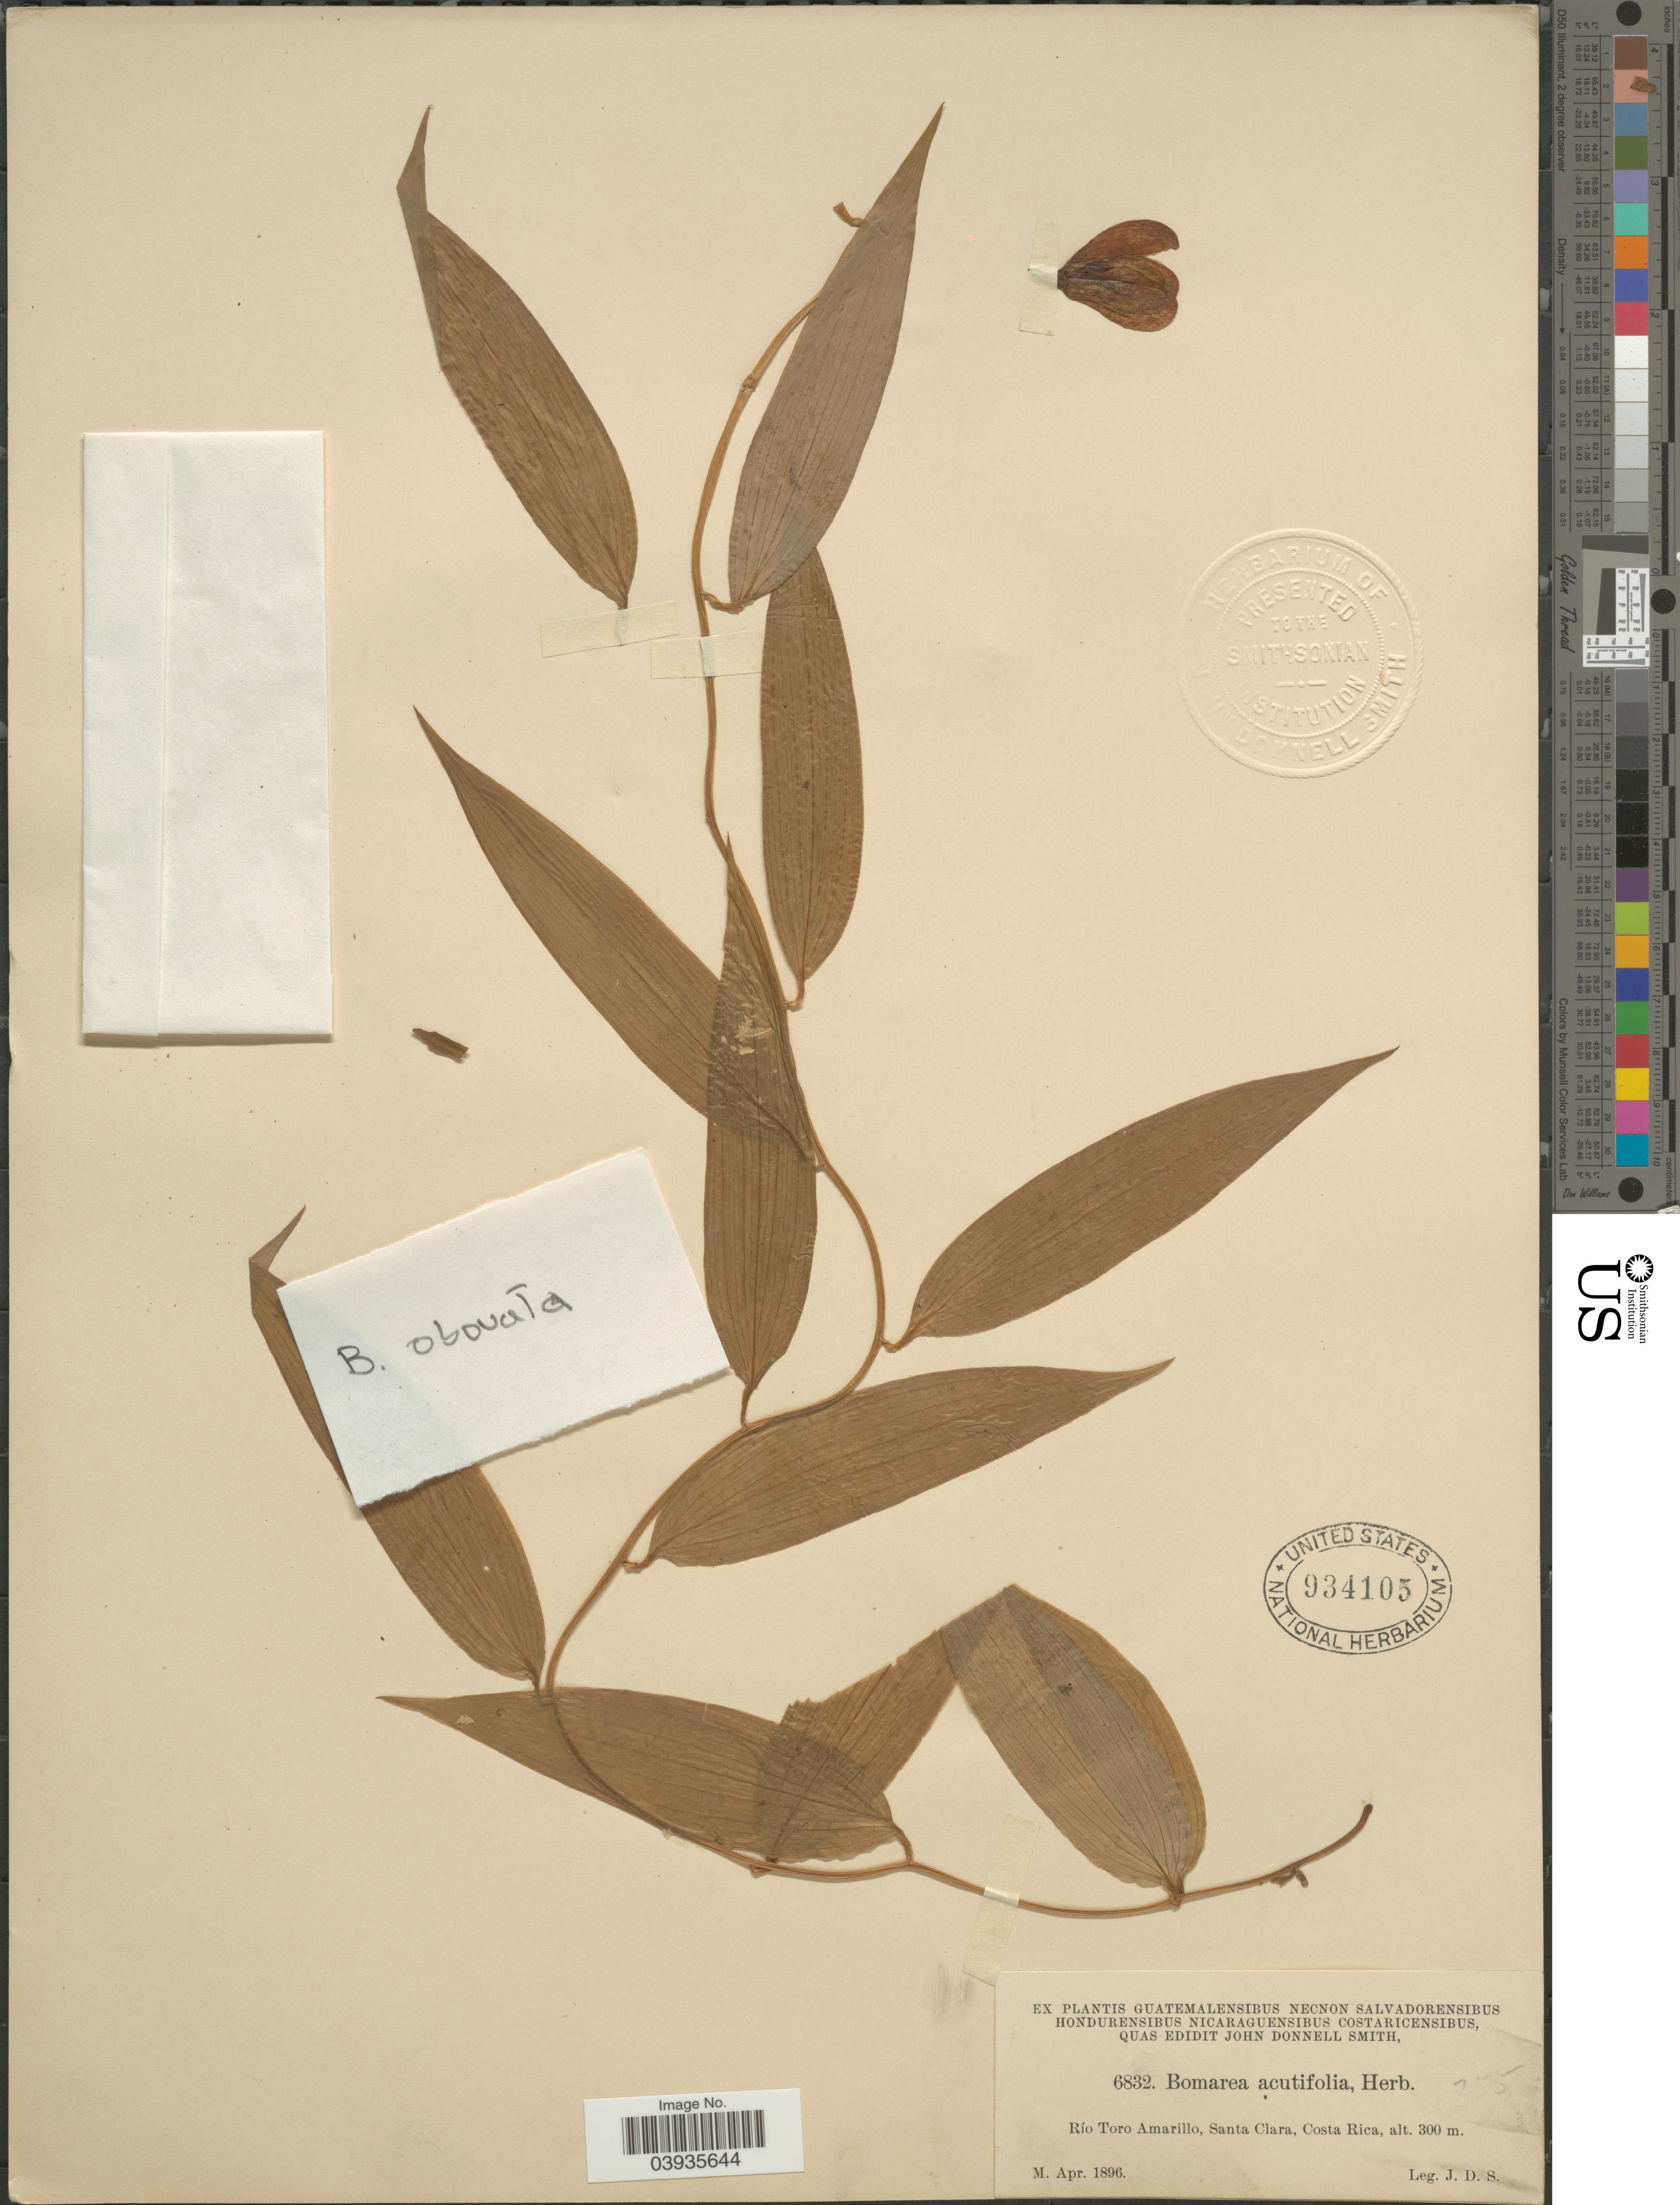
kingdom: Plantae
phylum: Tracheophyta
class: Liliopsida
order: Liliales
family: Alstroemeriaceae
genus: Bomarea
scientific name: Bomarea acutifolia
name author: (Link & Otto) Herb.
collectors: J. Donnell Smith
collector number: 6832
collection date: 1896-04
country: Costa Rica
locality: Río Toro Amarillo, Santa Clara.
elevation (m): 300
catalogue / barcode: US 934105